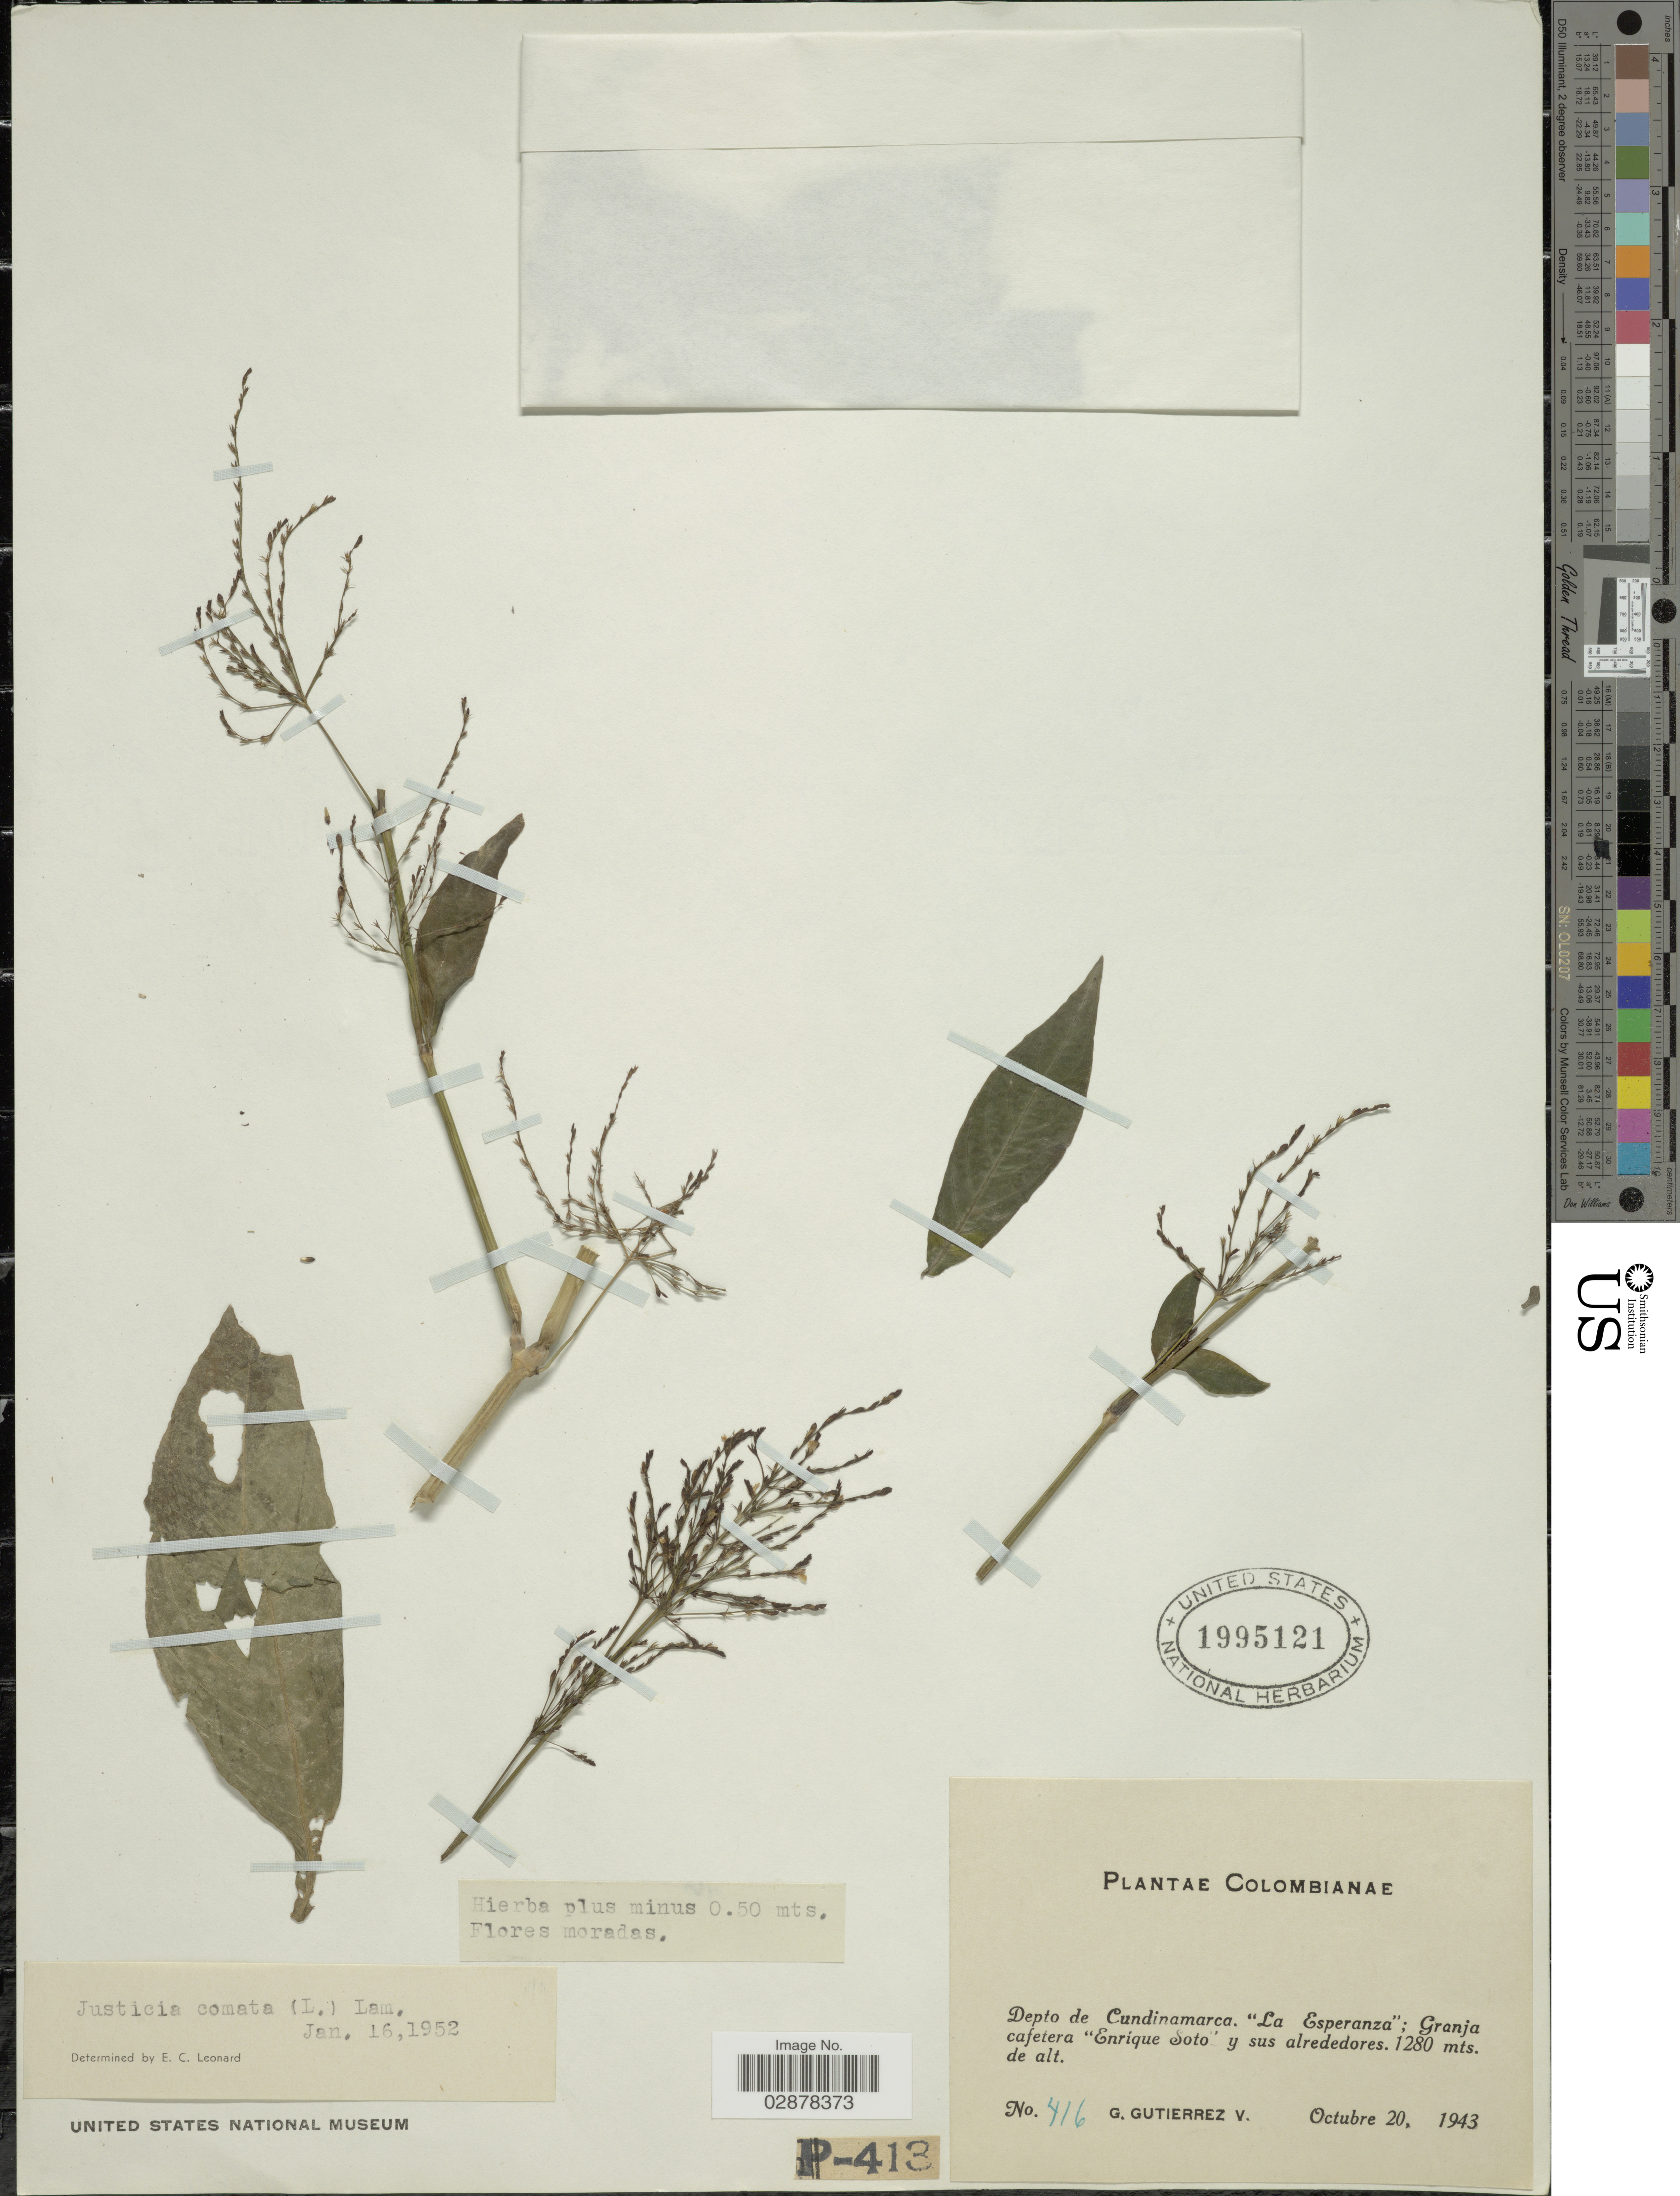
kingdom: Plantae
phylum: Tracheophyta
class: Magnoliopsida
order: Lamiales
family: Acanthaceae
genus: Justicia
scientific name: Justicia comata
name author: (L.) Lam.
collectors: G. Gutiérrez V.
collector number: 416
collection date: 1943-10-20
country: Colombia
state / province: Cundinamarca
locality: Depto de Cundinamarca. "La Esperanza"; Granja cafetera "Enrique Soto" y sus alrededores.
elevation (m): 1280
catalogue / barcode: US 1995121